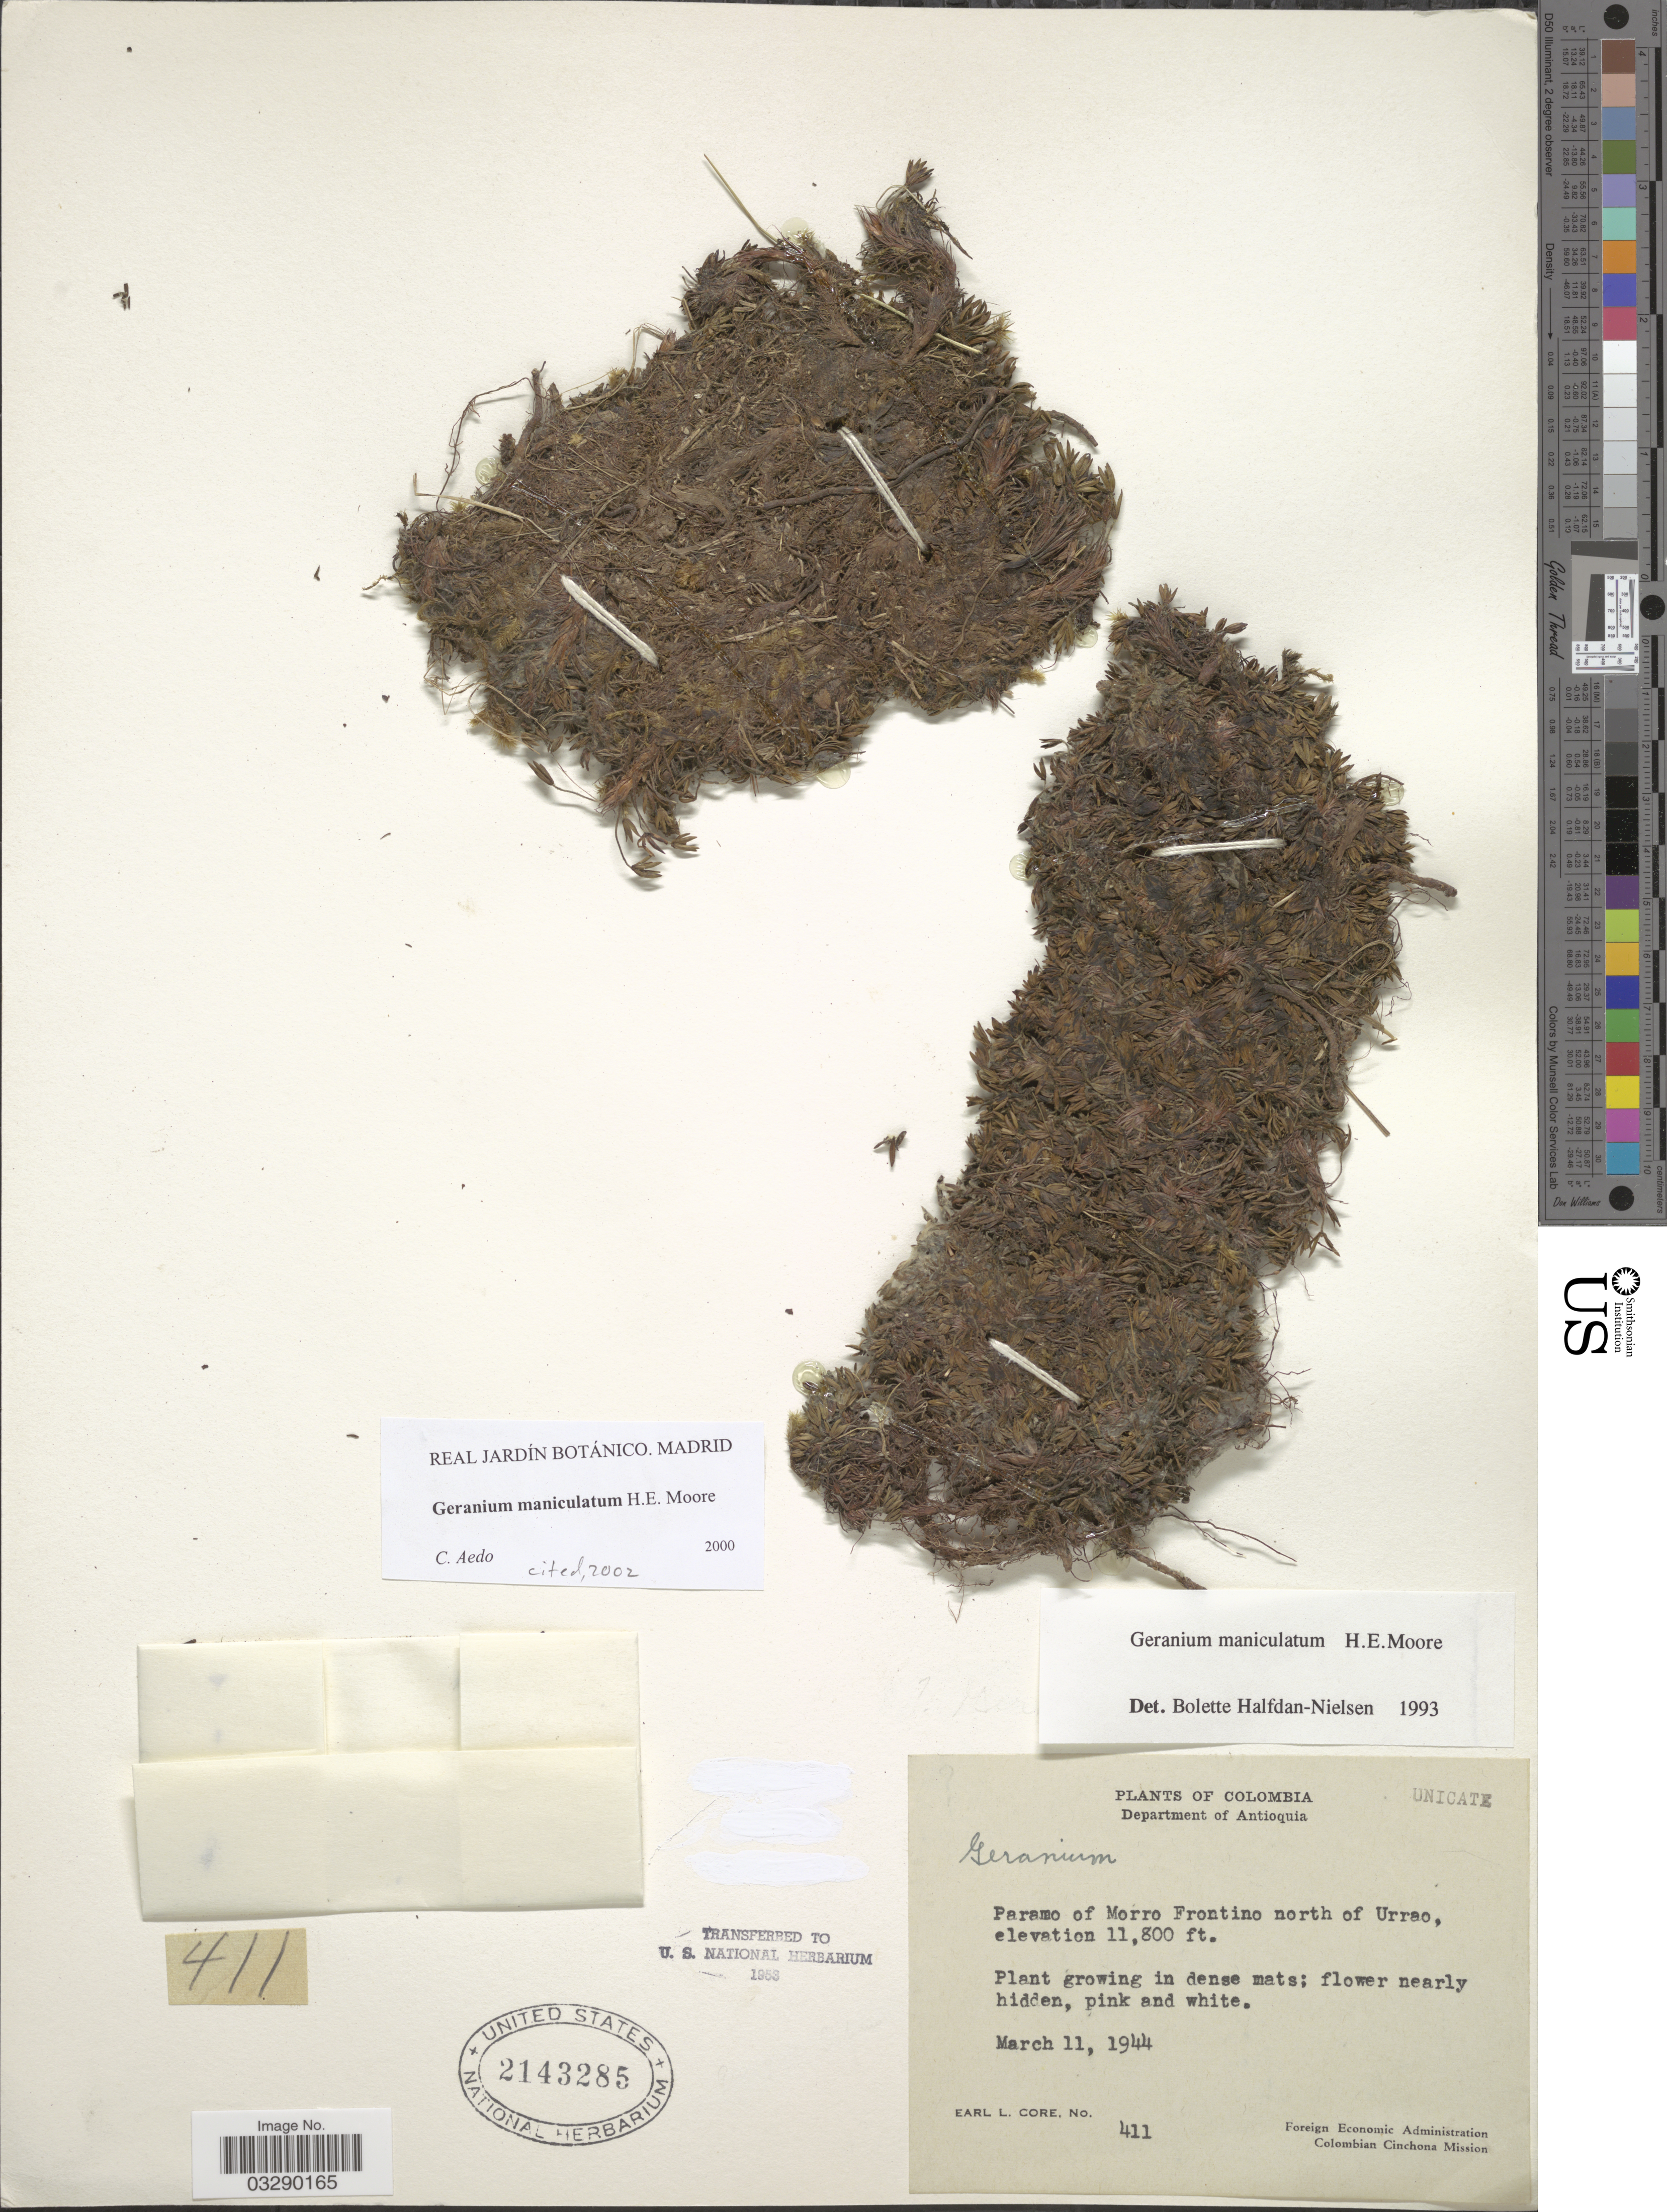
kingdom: Plantae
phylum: Tracheophyta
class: Magnoliopsida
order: Geraniales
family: Geraniaceae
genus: Geranium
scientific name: Geranium maniculatum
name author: H.E. Moore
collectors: E. L. Core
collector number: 411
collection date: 1944-03-11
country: Colombia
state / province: Antioquia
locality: Department of Antioquia. Paramo of Morro Frontino north of Urrao.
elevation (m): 3597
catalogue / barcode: US 2143285